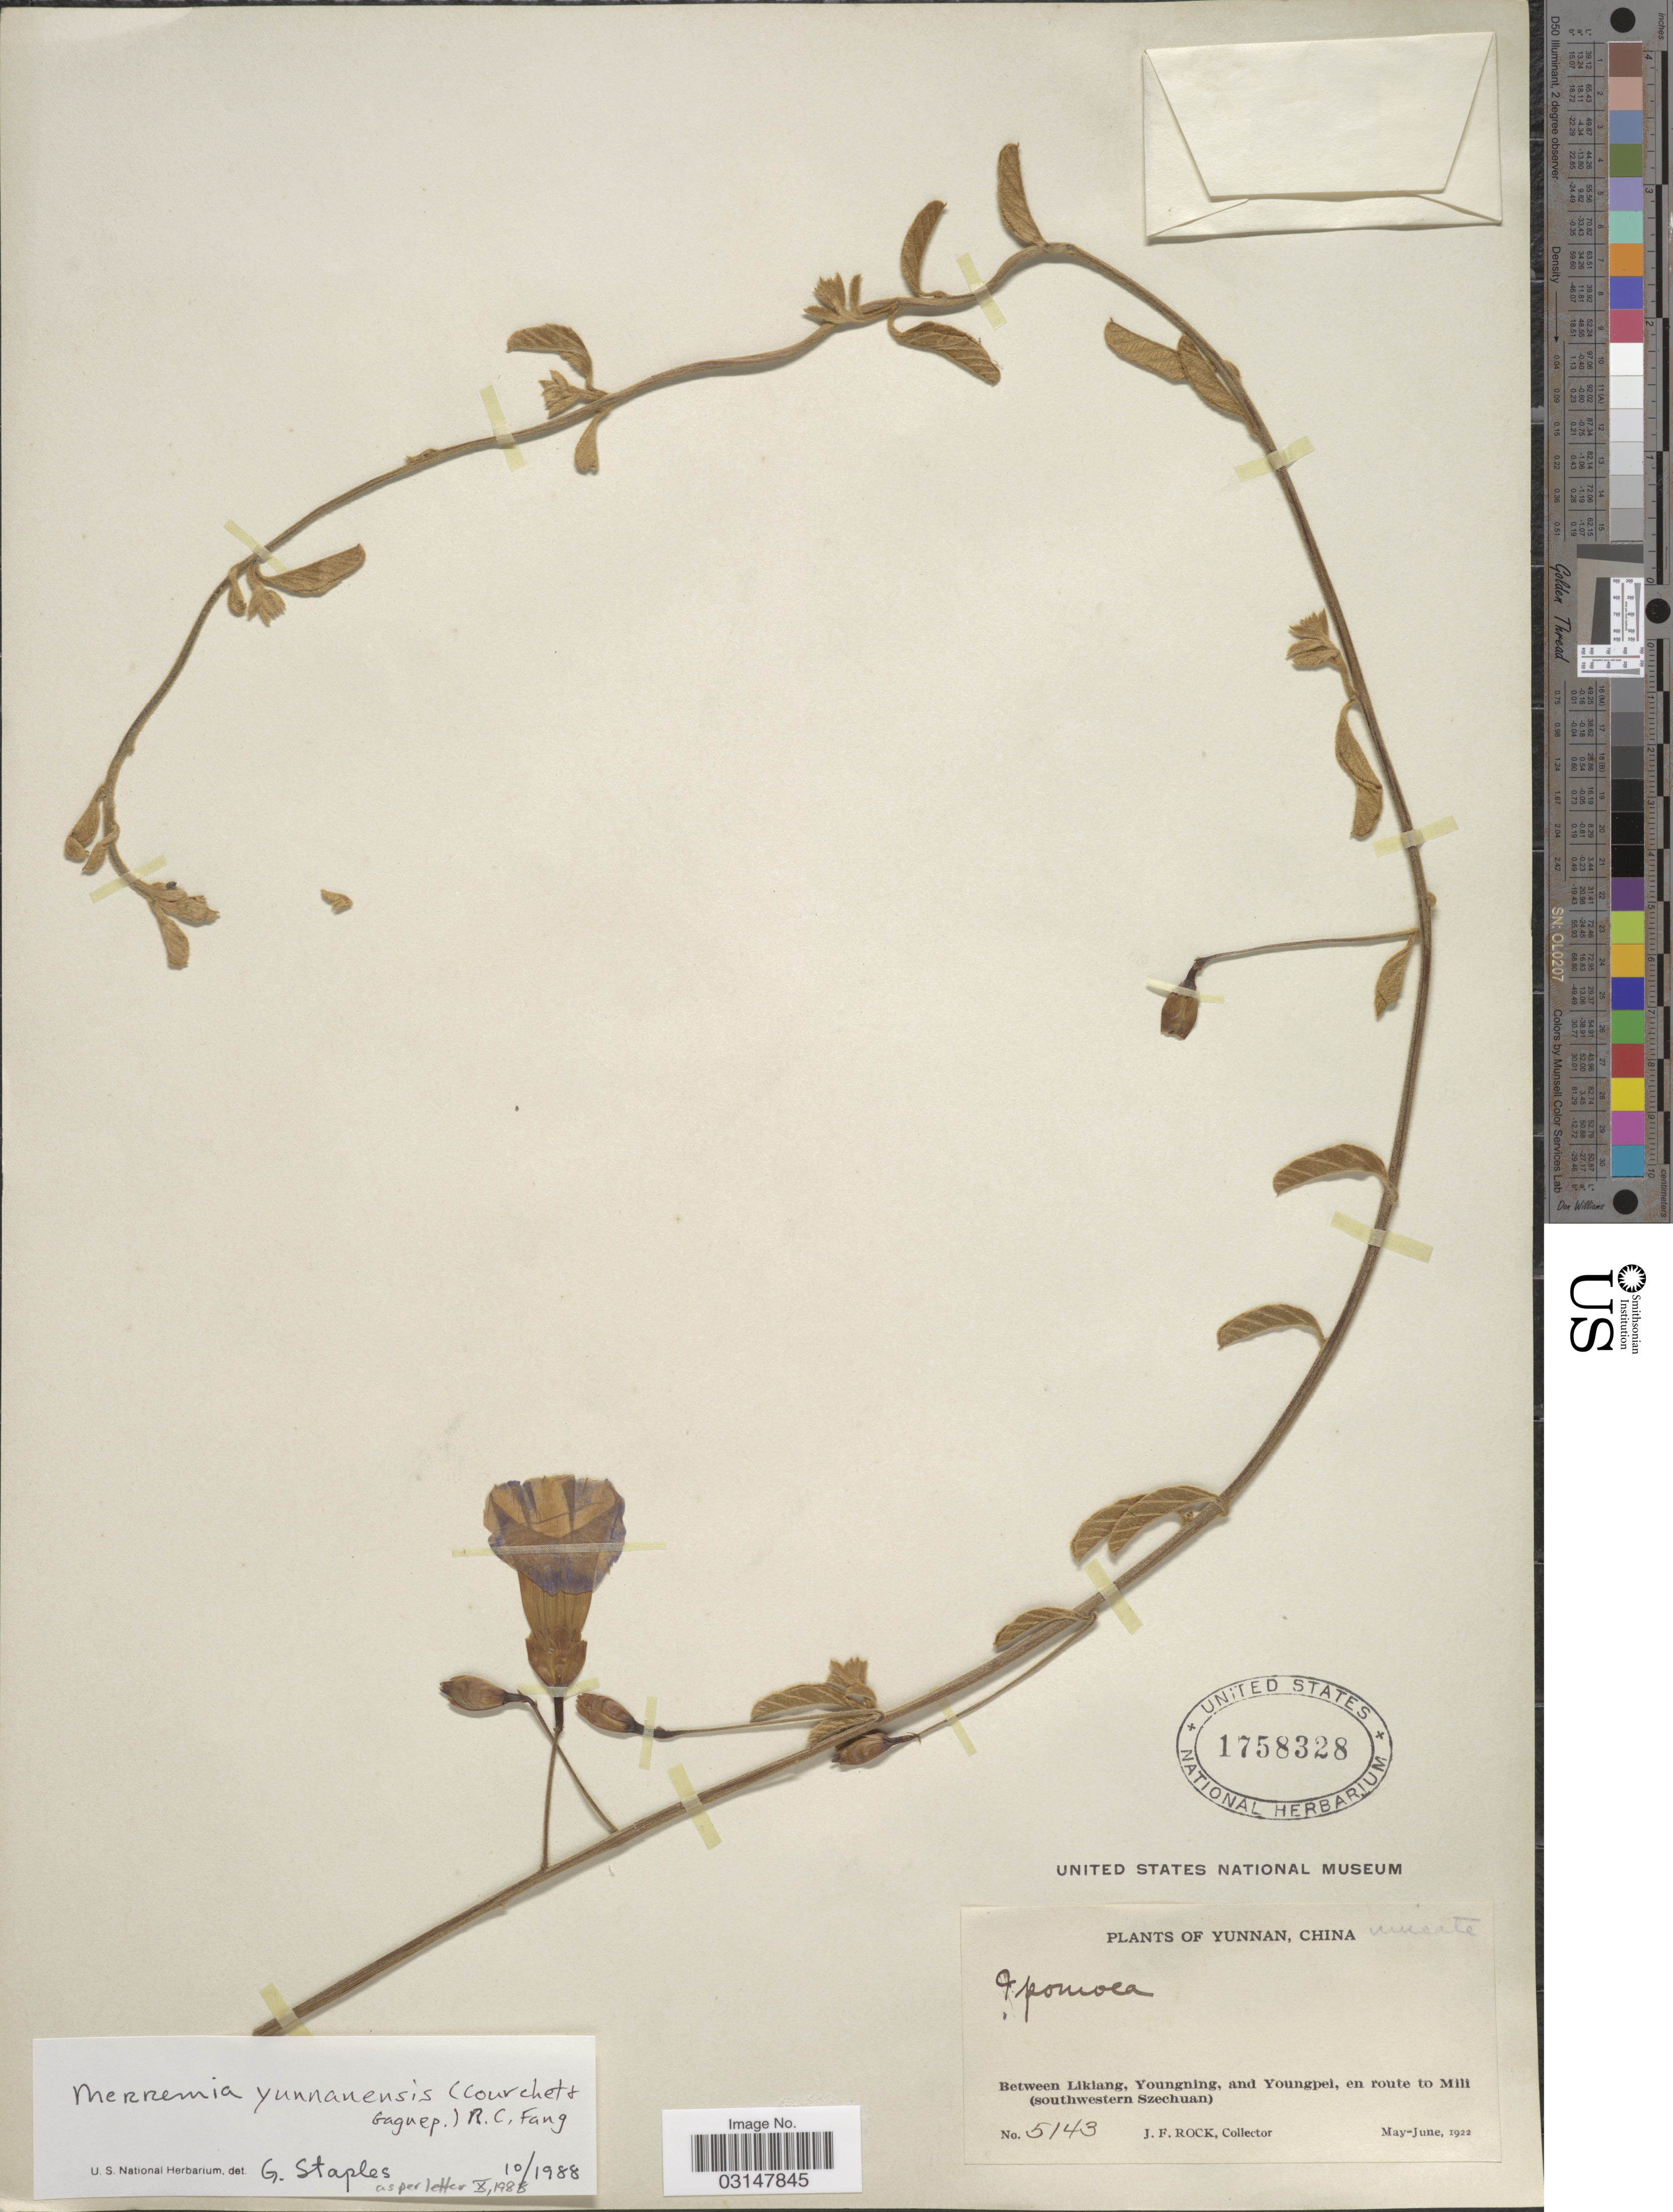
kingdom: Plantae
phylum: Tracheophyta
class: Magnoliopsida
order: Solanales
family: Convolvulaceae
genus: Merremia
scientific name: Merremia yunnanensis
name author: (Courchet & Gagnep.) R.C. Fang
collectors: J. Rock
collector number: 5143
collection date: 1922-05/1922-06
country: China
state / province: Yunnan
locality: Between Likiang, Youngning, and Youngpei, en route to Mili (southwestern Szechuan).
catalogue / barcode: US 1758328